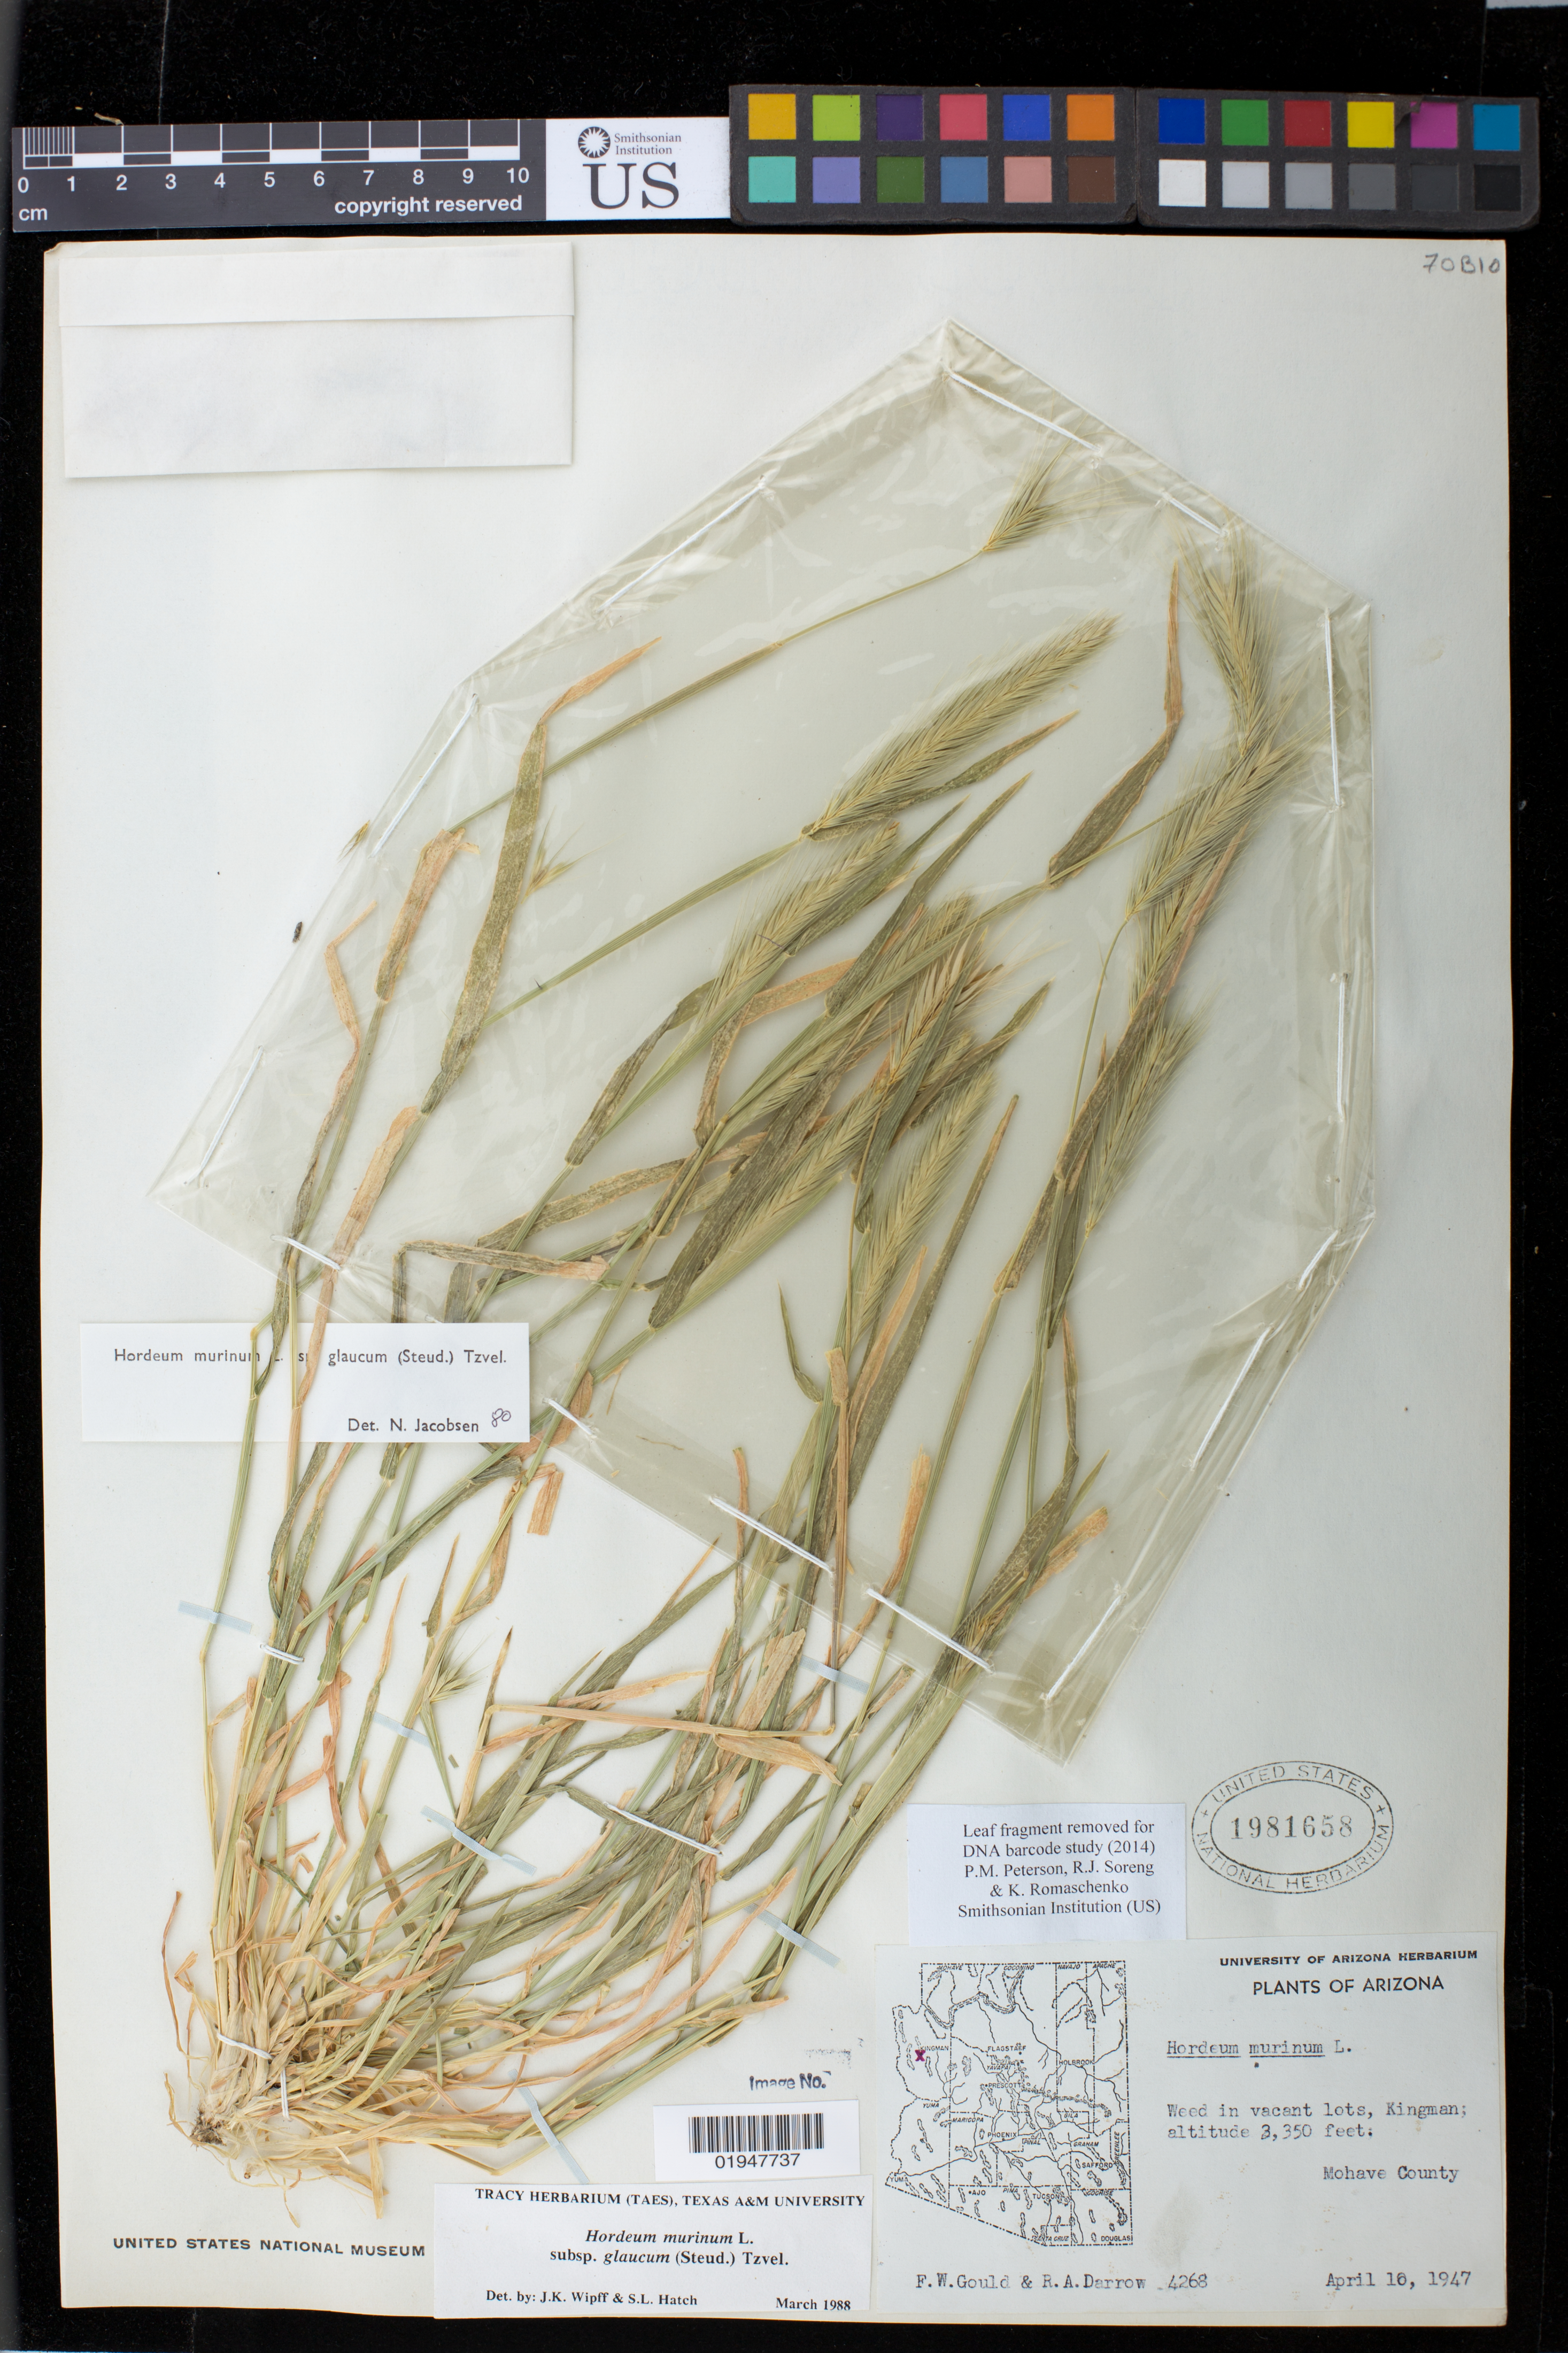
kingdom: Plantae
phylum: Tracheophyta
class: Liliopsida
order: Poales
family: Poaceae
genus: Hordeum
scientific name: Hordeum murinum subsp. glaucum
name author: (Steud.) Tzvelev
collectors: F. W. Gould & R. A. Darrow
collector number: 4268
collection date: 1947-04-16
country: United States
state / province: Arizona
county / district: Mohave County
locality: Kingman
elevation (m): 1021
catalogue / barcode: US 1981658